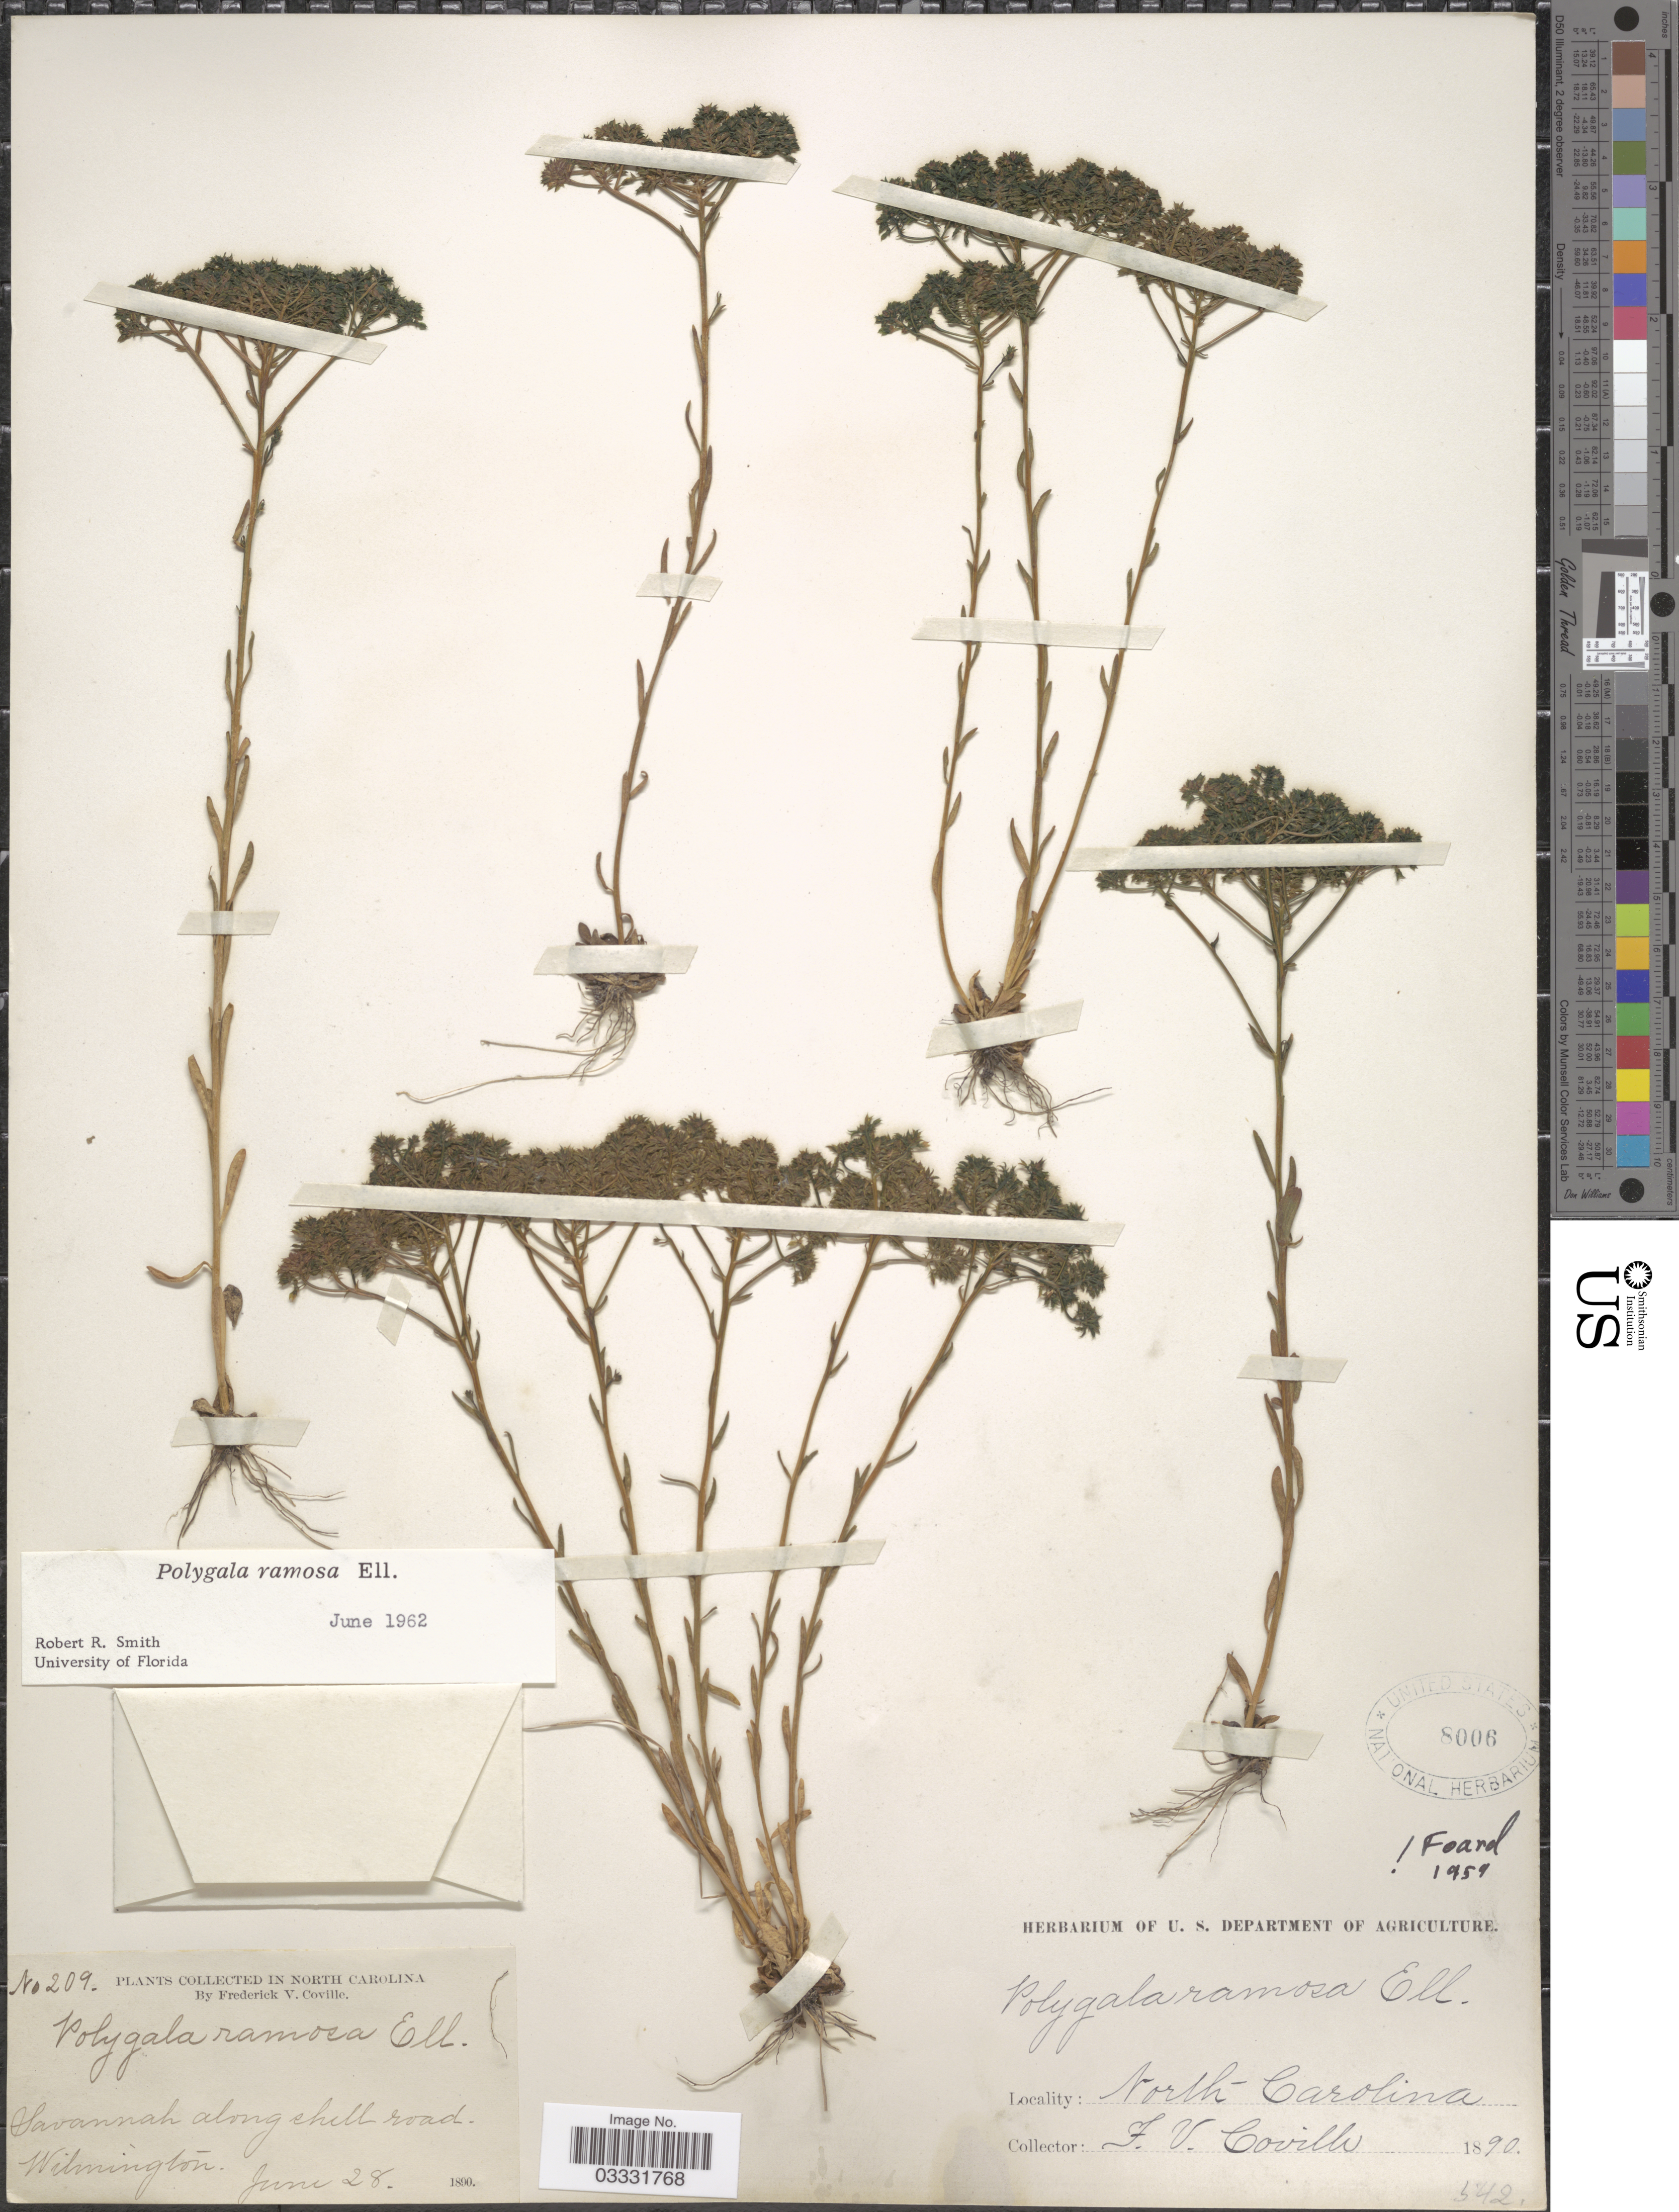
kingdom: Plantae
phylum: Tracheophyta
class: Magnoliopsida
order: Fabales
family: Polygalaceae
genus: Polygala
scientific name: Polygala ramosa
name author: Elliott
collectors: F. V. Coville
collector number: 209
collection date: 1890-06-28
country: United States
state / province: North Carolina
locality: Savannah along hill road. Wilmington.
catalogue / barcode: US 8006